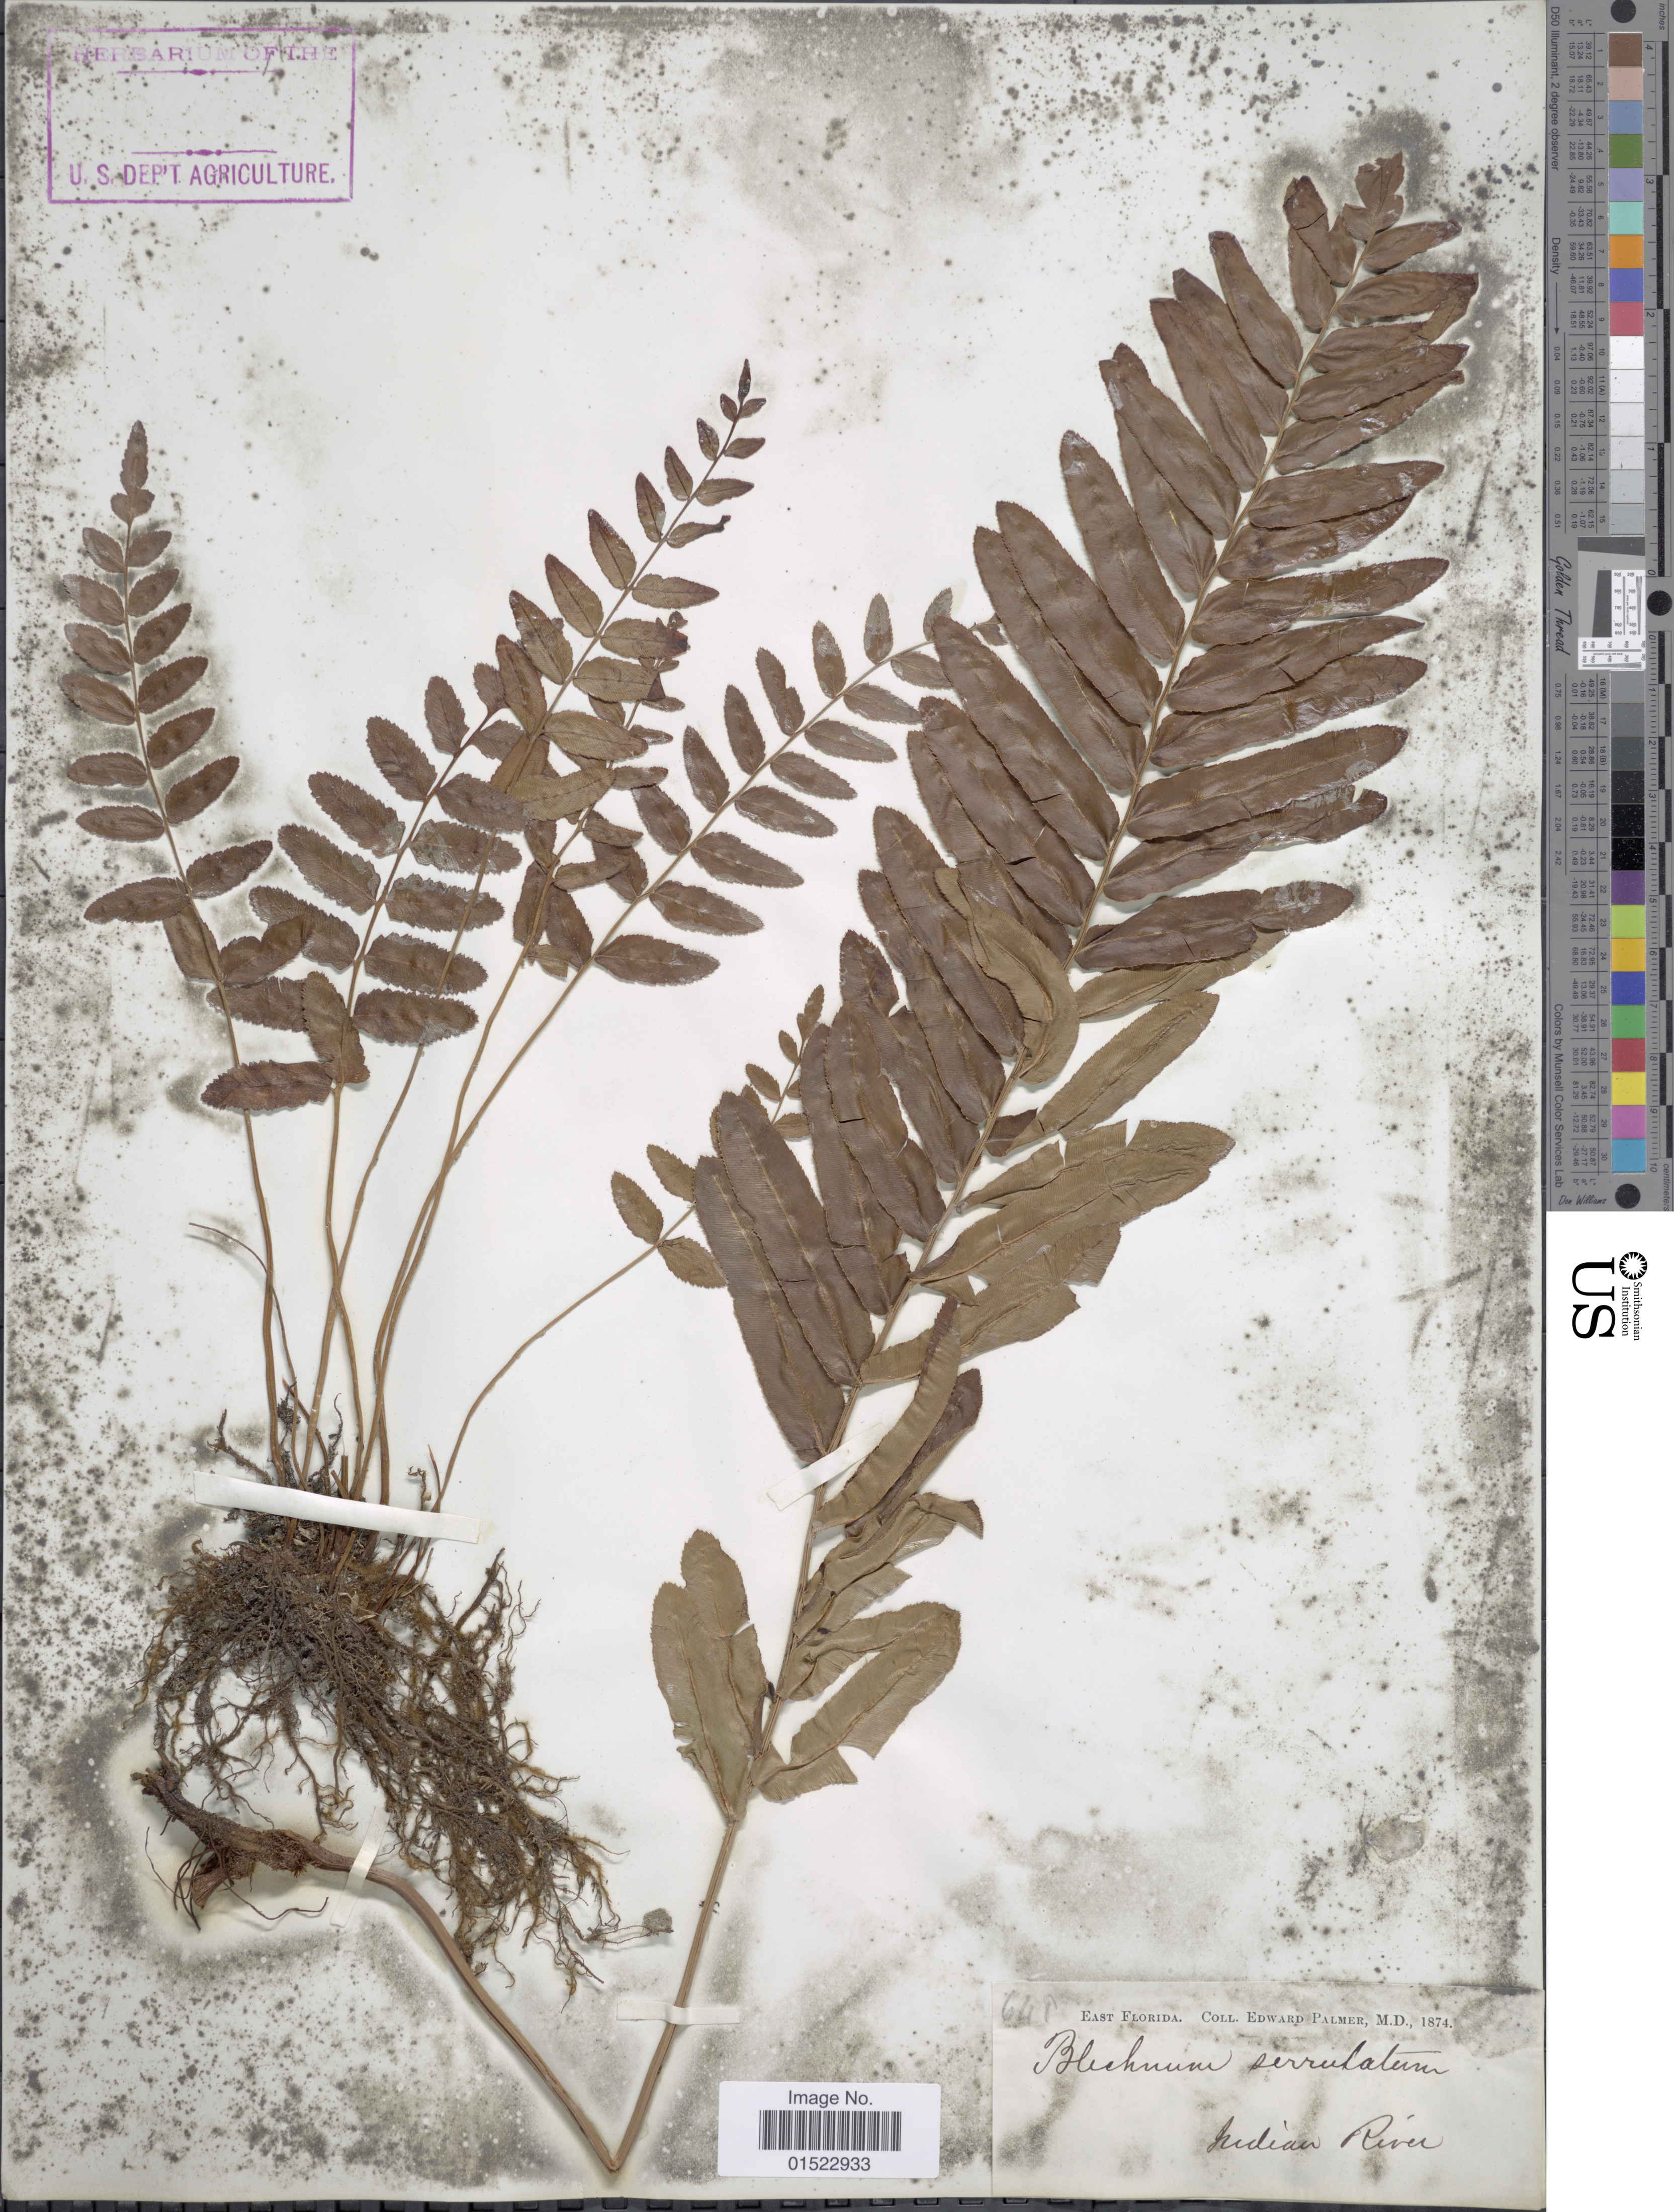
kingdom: Plantae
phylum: Tracheophyta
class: Polypodiopsida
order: Polypodiales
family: Blechnaceae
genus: Telmatoblechnum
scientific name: Telmatoblechnum serrulatum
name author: (Rich.) Perrie et al.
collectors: E. Palmer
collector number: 641?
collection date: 1874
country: United States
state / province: Florida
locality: East Florida, Indian River